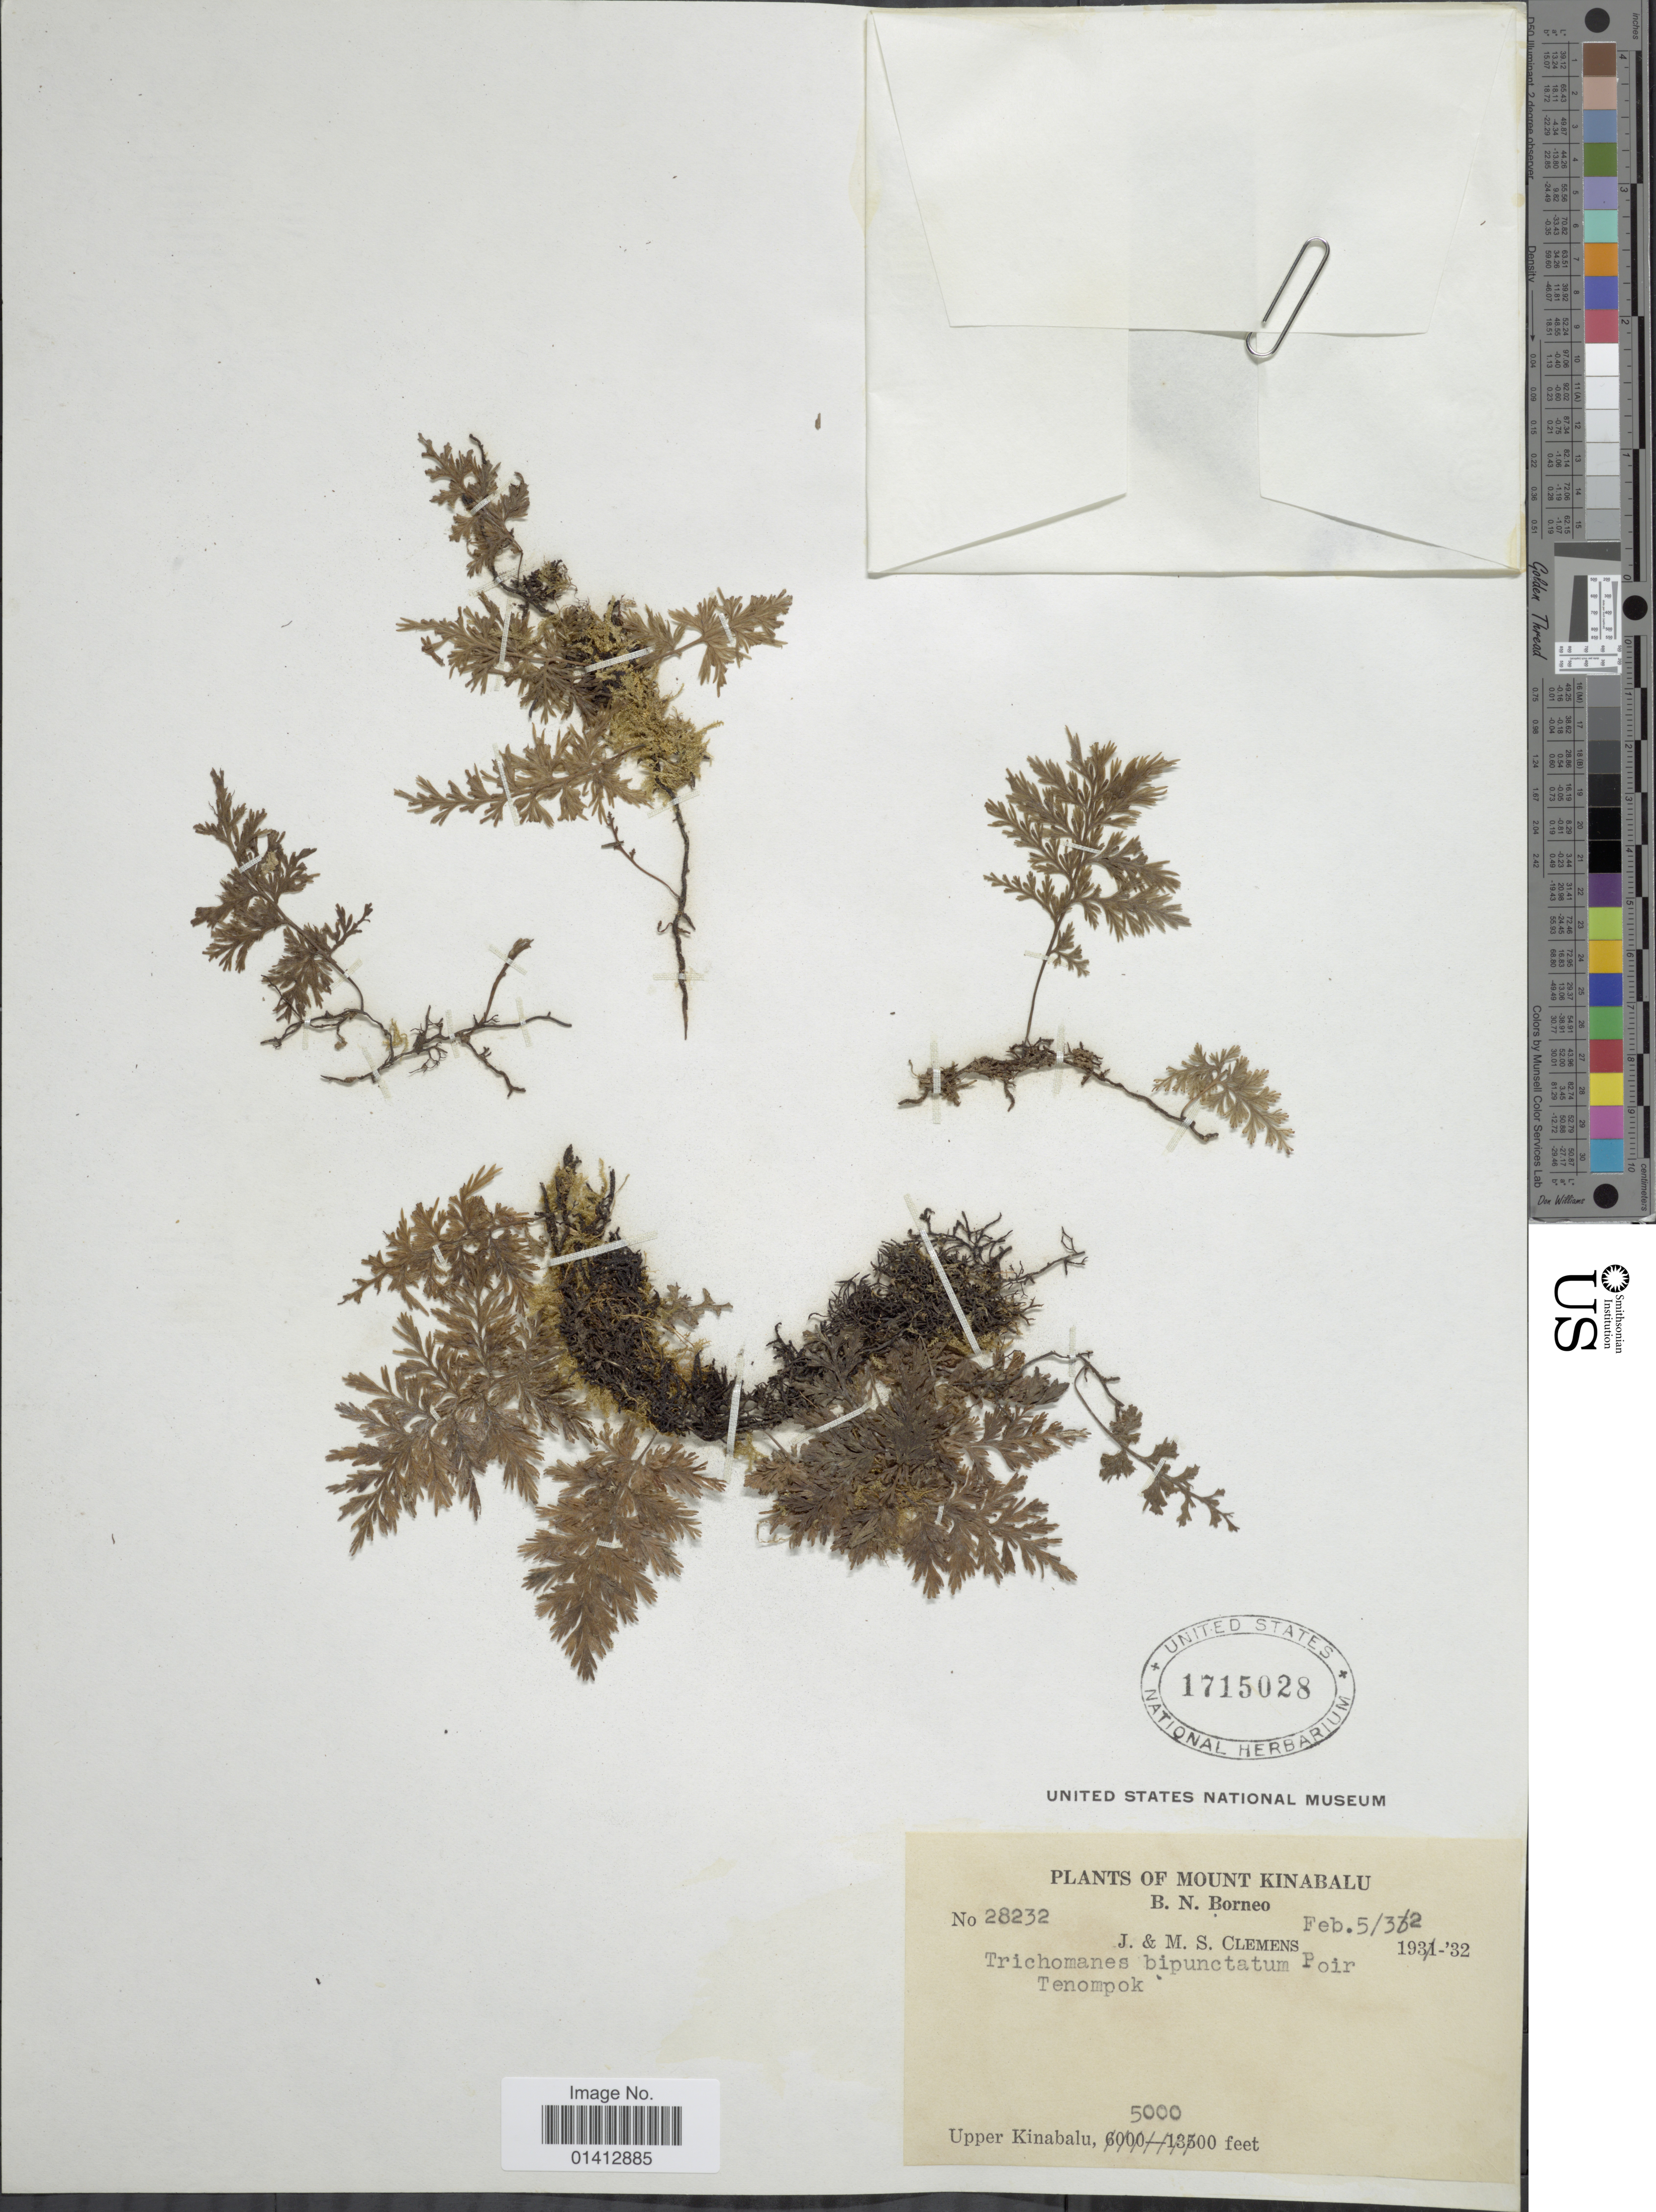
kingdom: Plantae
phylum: Tracheophyta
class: Polypodiopsida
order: Hymenophyllales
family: Hymenophyllaceae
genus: Crepidomanes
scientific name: Crepidomanes bipunctatum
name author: (Poir.) Copel.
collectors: J. Clemens & M. S. Clemens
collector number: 28232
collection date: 1932-02-05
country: Malaysia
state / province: Sabah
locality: Mount Kinabalu, B.N. Borneo, Tenompok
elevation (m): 1524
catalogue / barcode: US 1715028